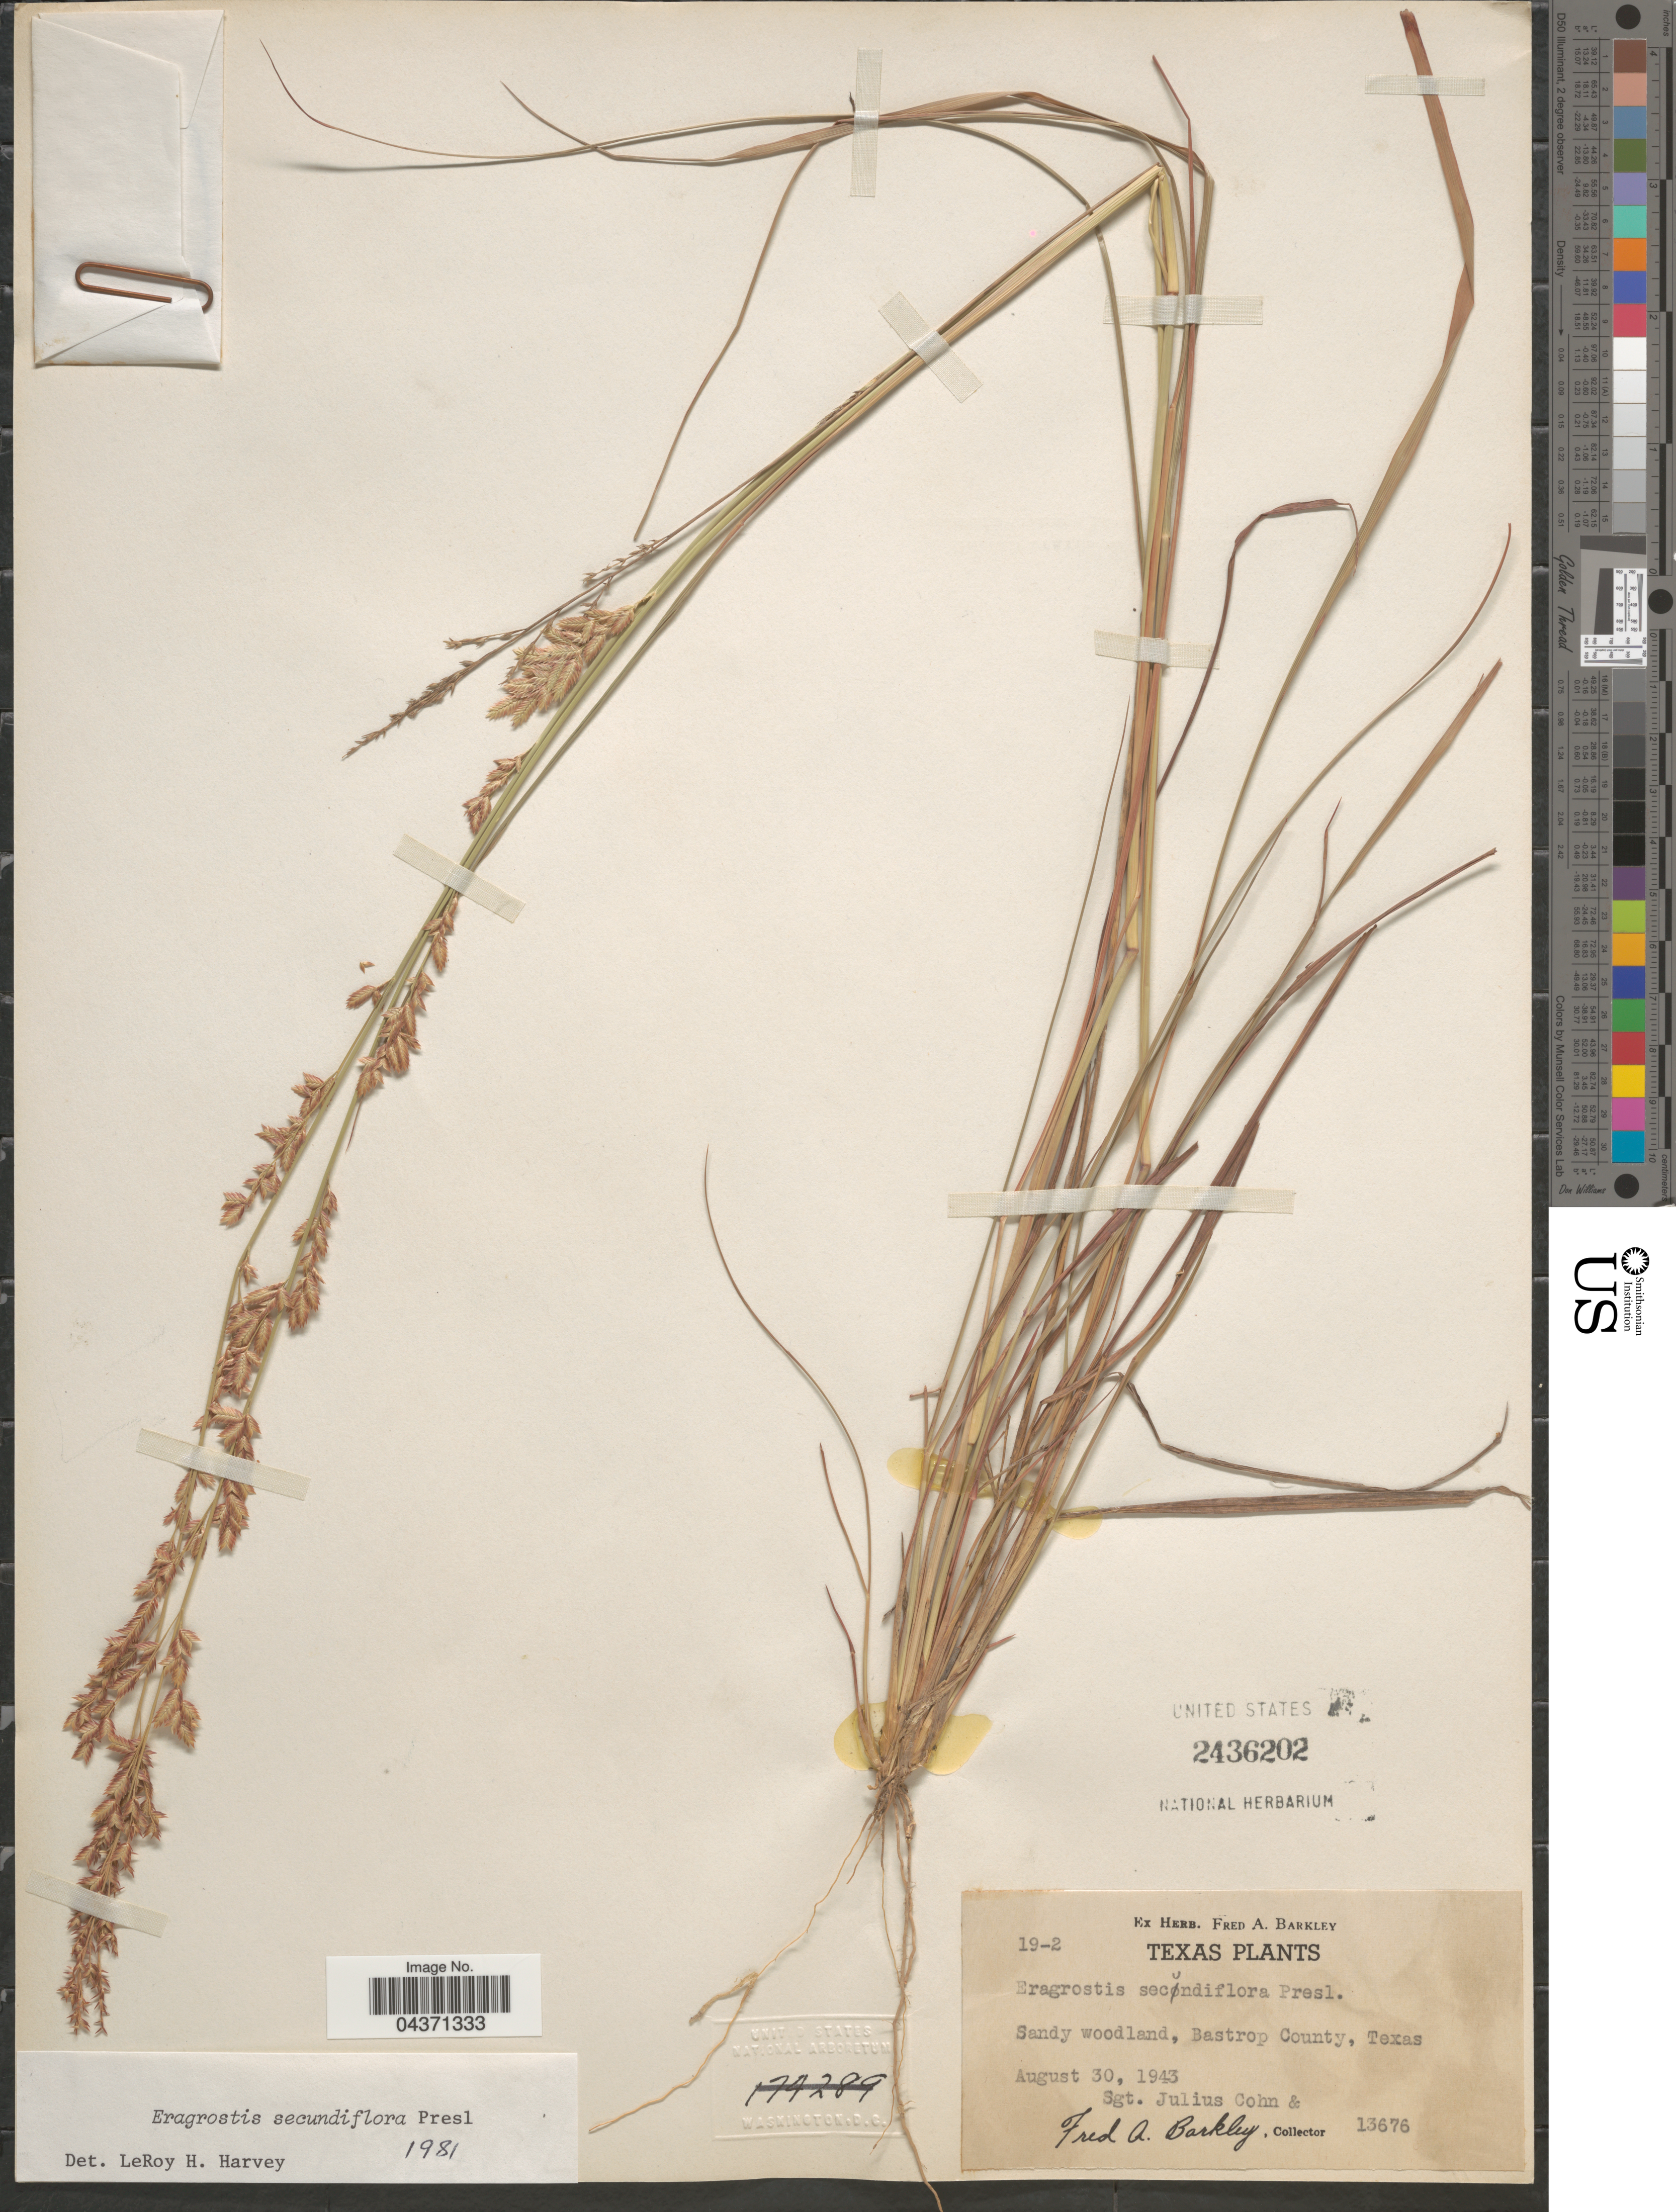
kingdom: Plantae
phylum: Tracheophyta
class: Liliopsida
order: Poales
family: Poaceae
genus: Eragrostis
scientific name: Eragrostis secundiflora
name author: J. Presl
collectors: F. A. Barkley, J. Cohn & F. A. Barkley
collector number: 13676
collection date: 1943-08-30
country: United States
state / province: Texas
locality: Sandy woodland, Bastrop County.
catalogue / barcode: US 2436202